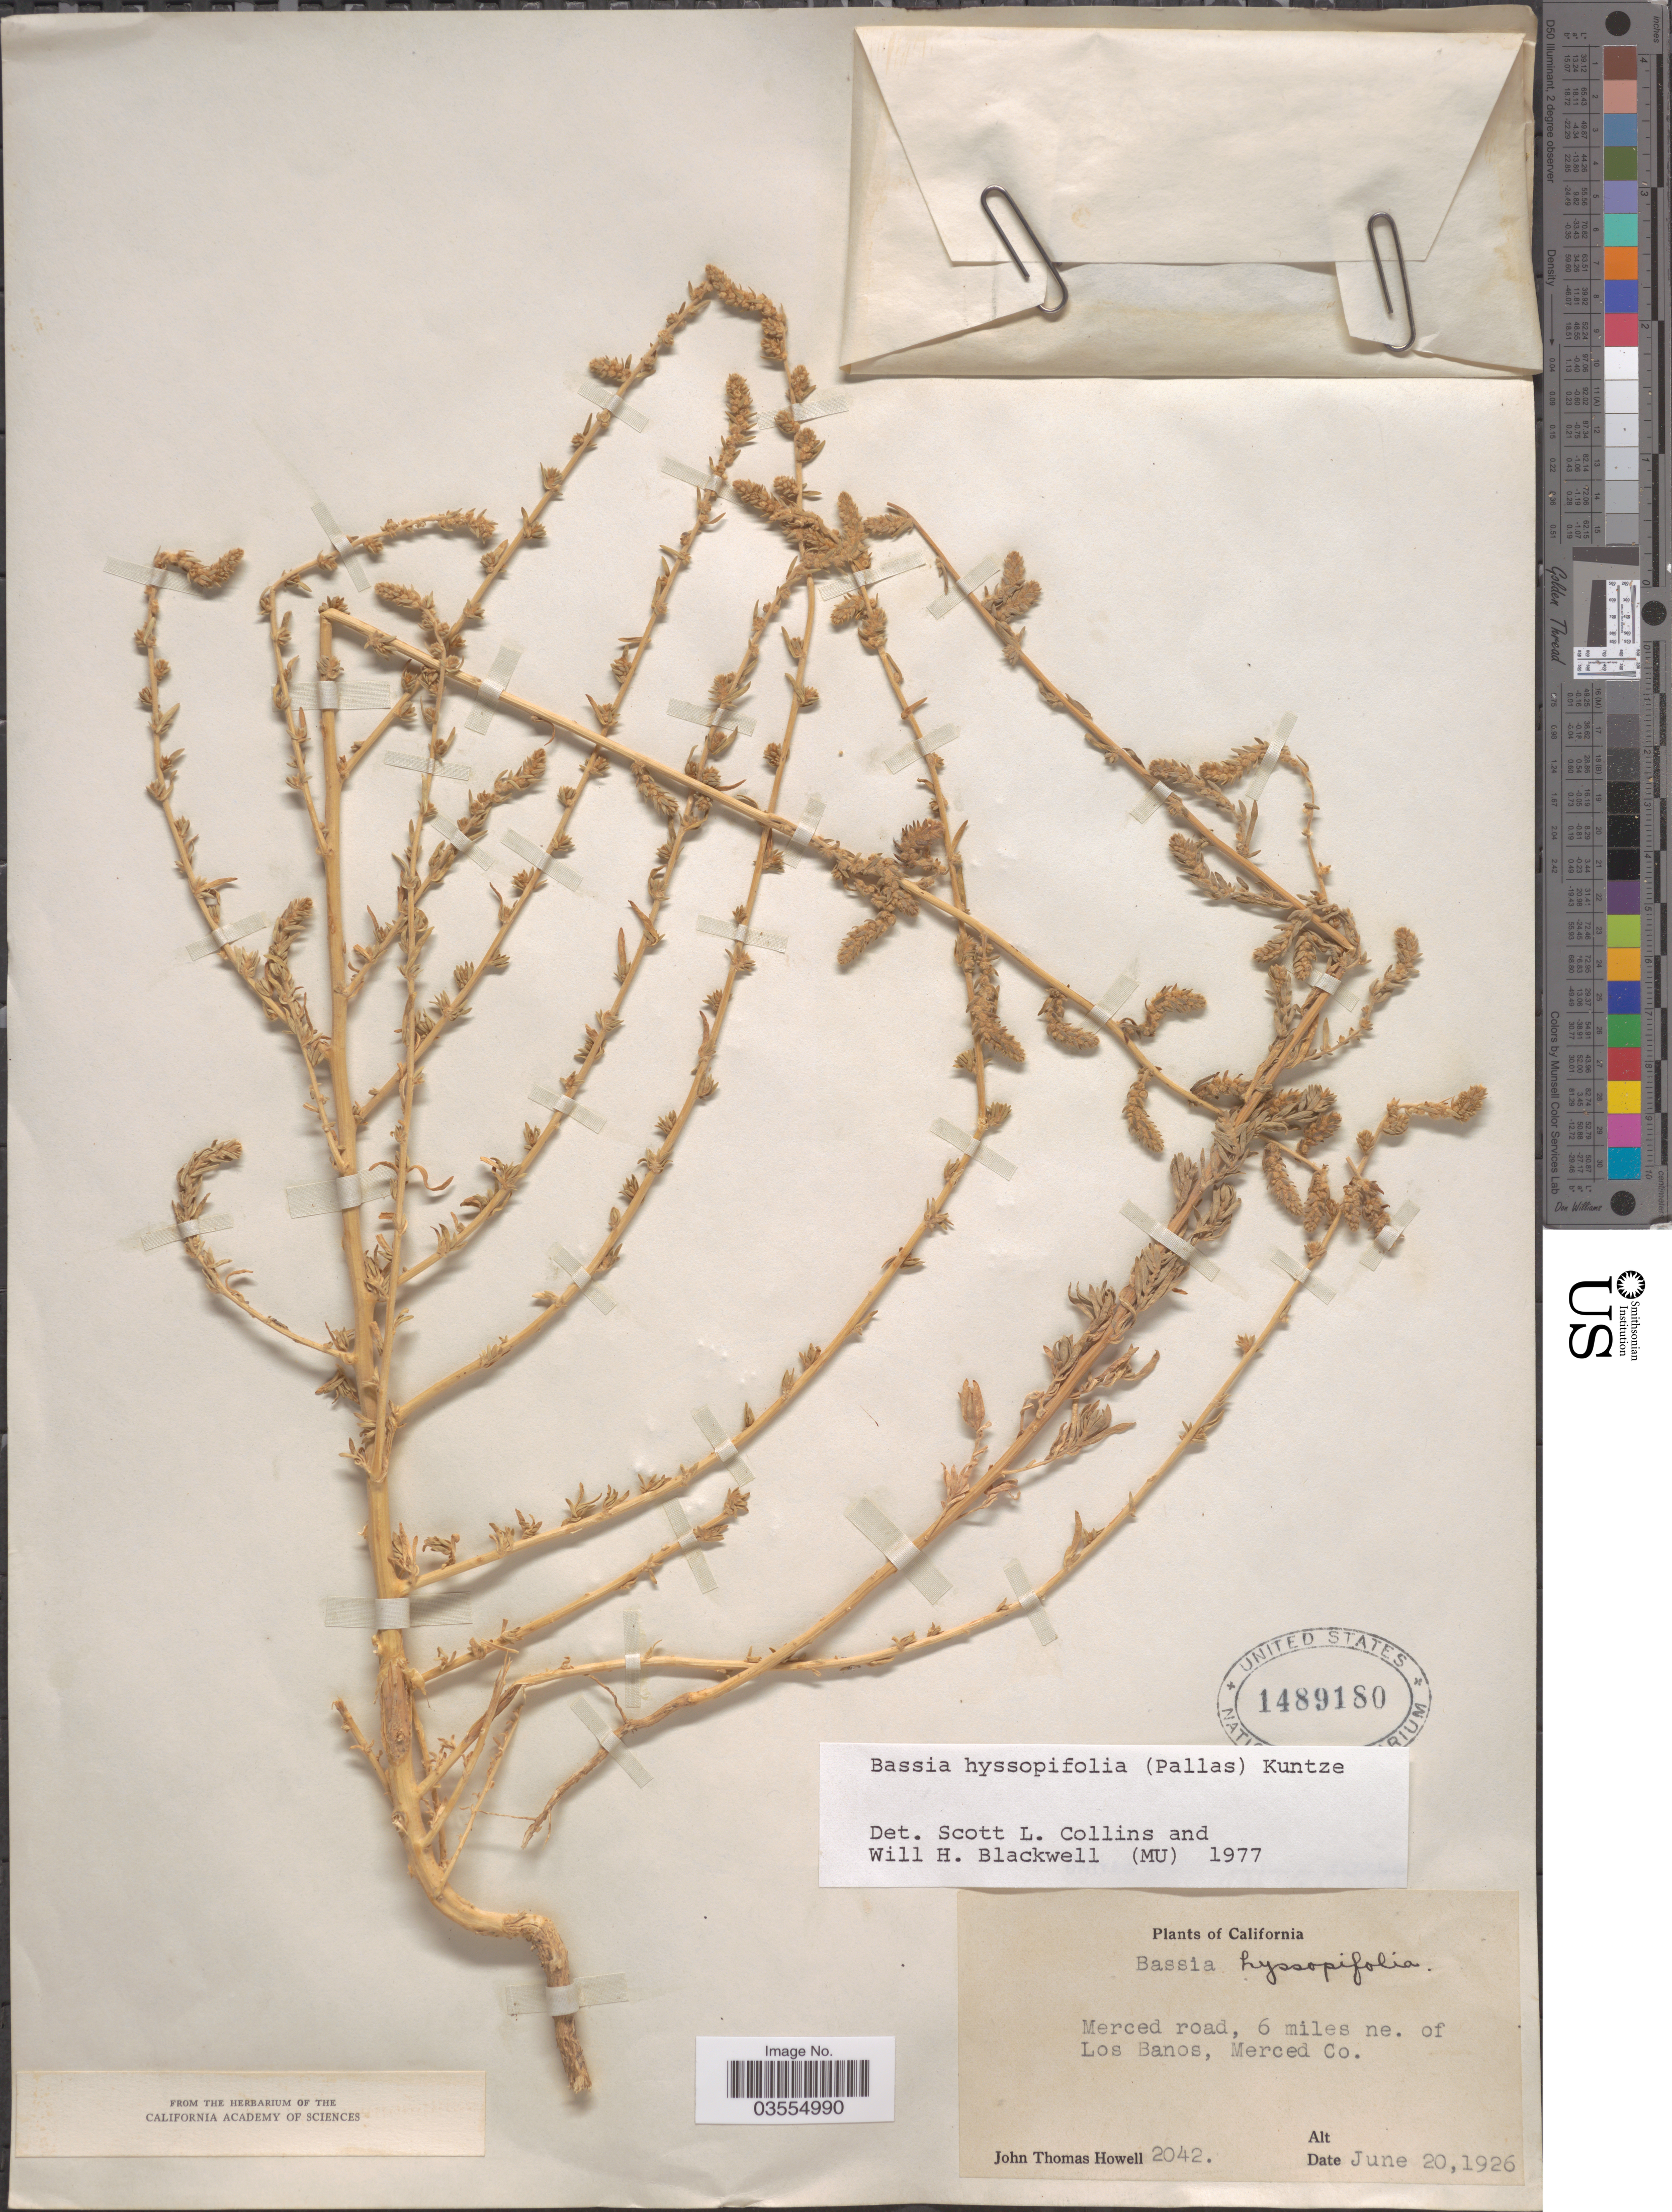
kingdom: Plantae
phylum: Tracheophyta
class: Magnoliopsida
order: Caryophyllales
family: Amaranthaceae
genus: Bassia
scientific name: Bassia hyssopifolia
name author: (Pall.) Kuntze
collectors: J. T. Howell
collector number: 2042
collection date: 1926-06-20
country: United States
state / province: California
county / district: Merced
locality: Merced road, 6 miles ne. of Los Banos, Merced Co.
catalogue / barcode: US 1489180